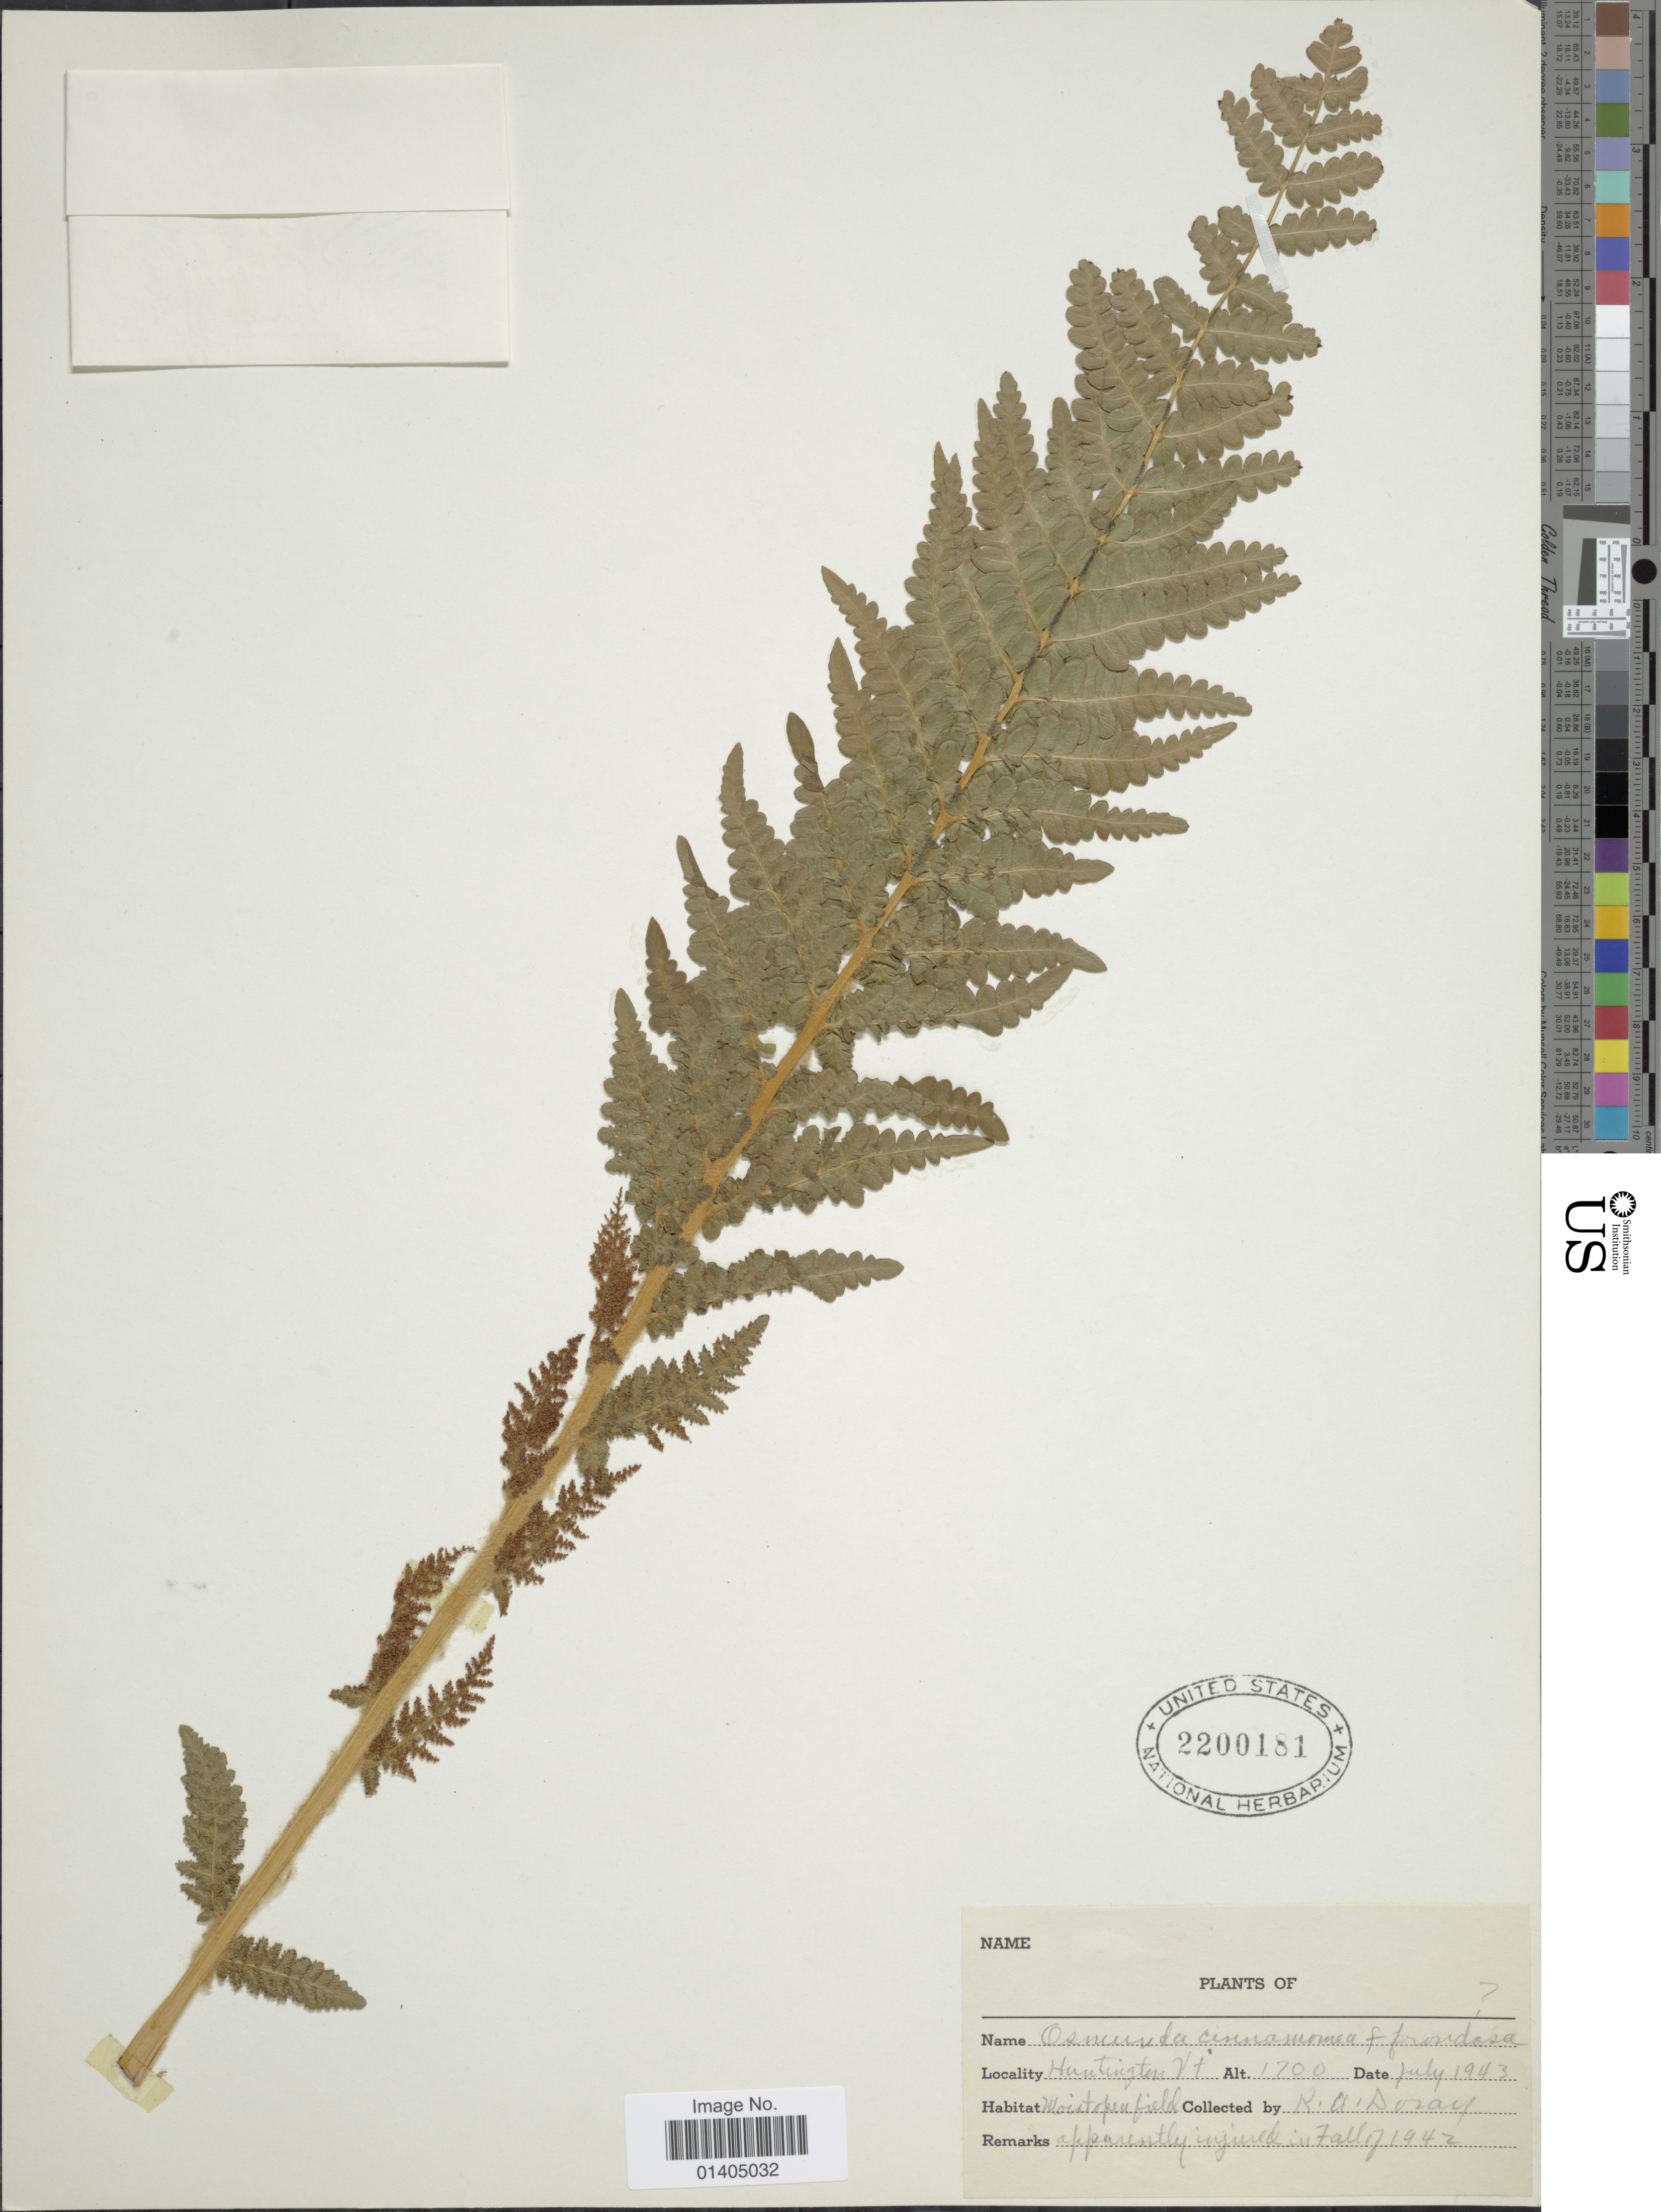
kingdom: Plantae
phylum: Tracheophyta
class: Polypodiopsida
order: Osmundales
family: Osmundaceae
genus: Osmundastrum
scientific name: Osmundastrum cinnamomeum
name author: (L.) C. Presl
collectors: R. Doray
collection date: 1943-07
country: United States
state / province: Vermont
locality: Huntington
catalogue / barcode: US 2200181